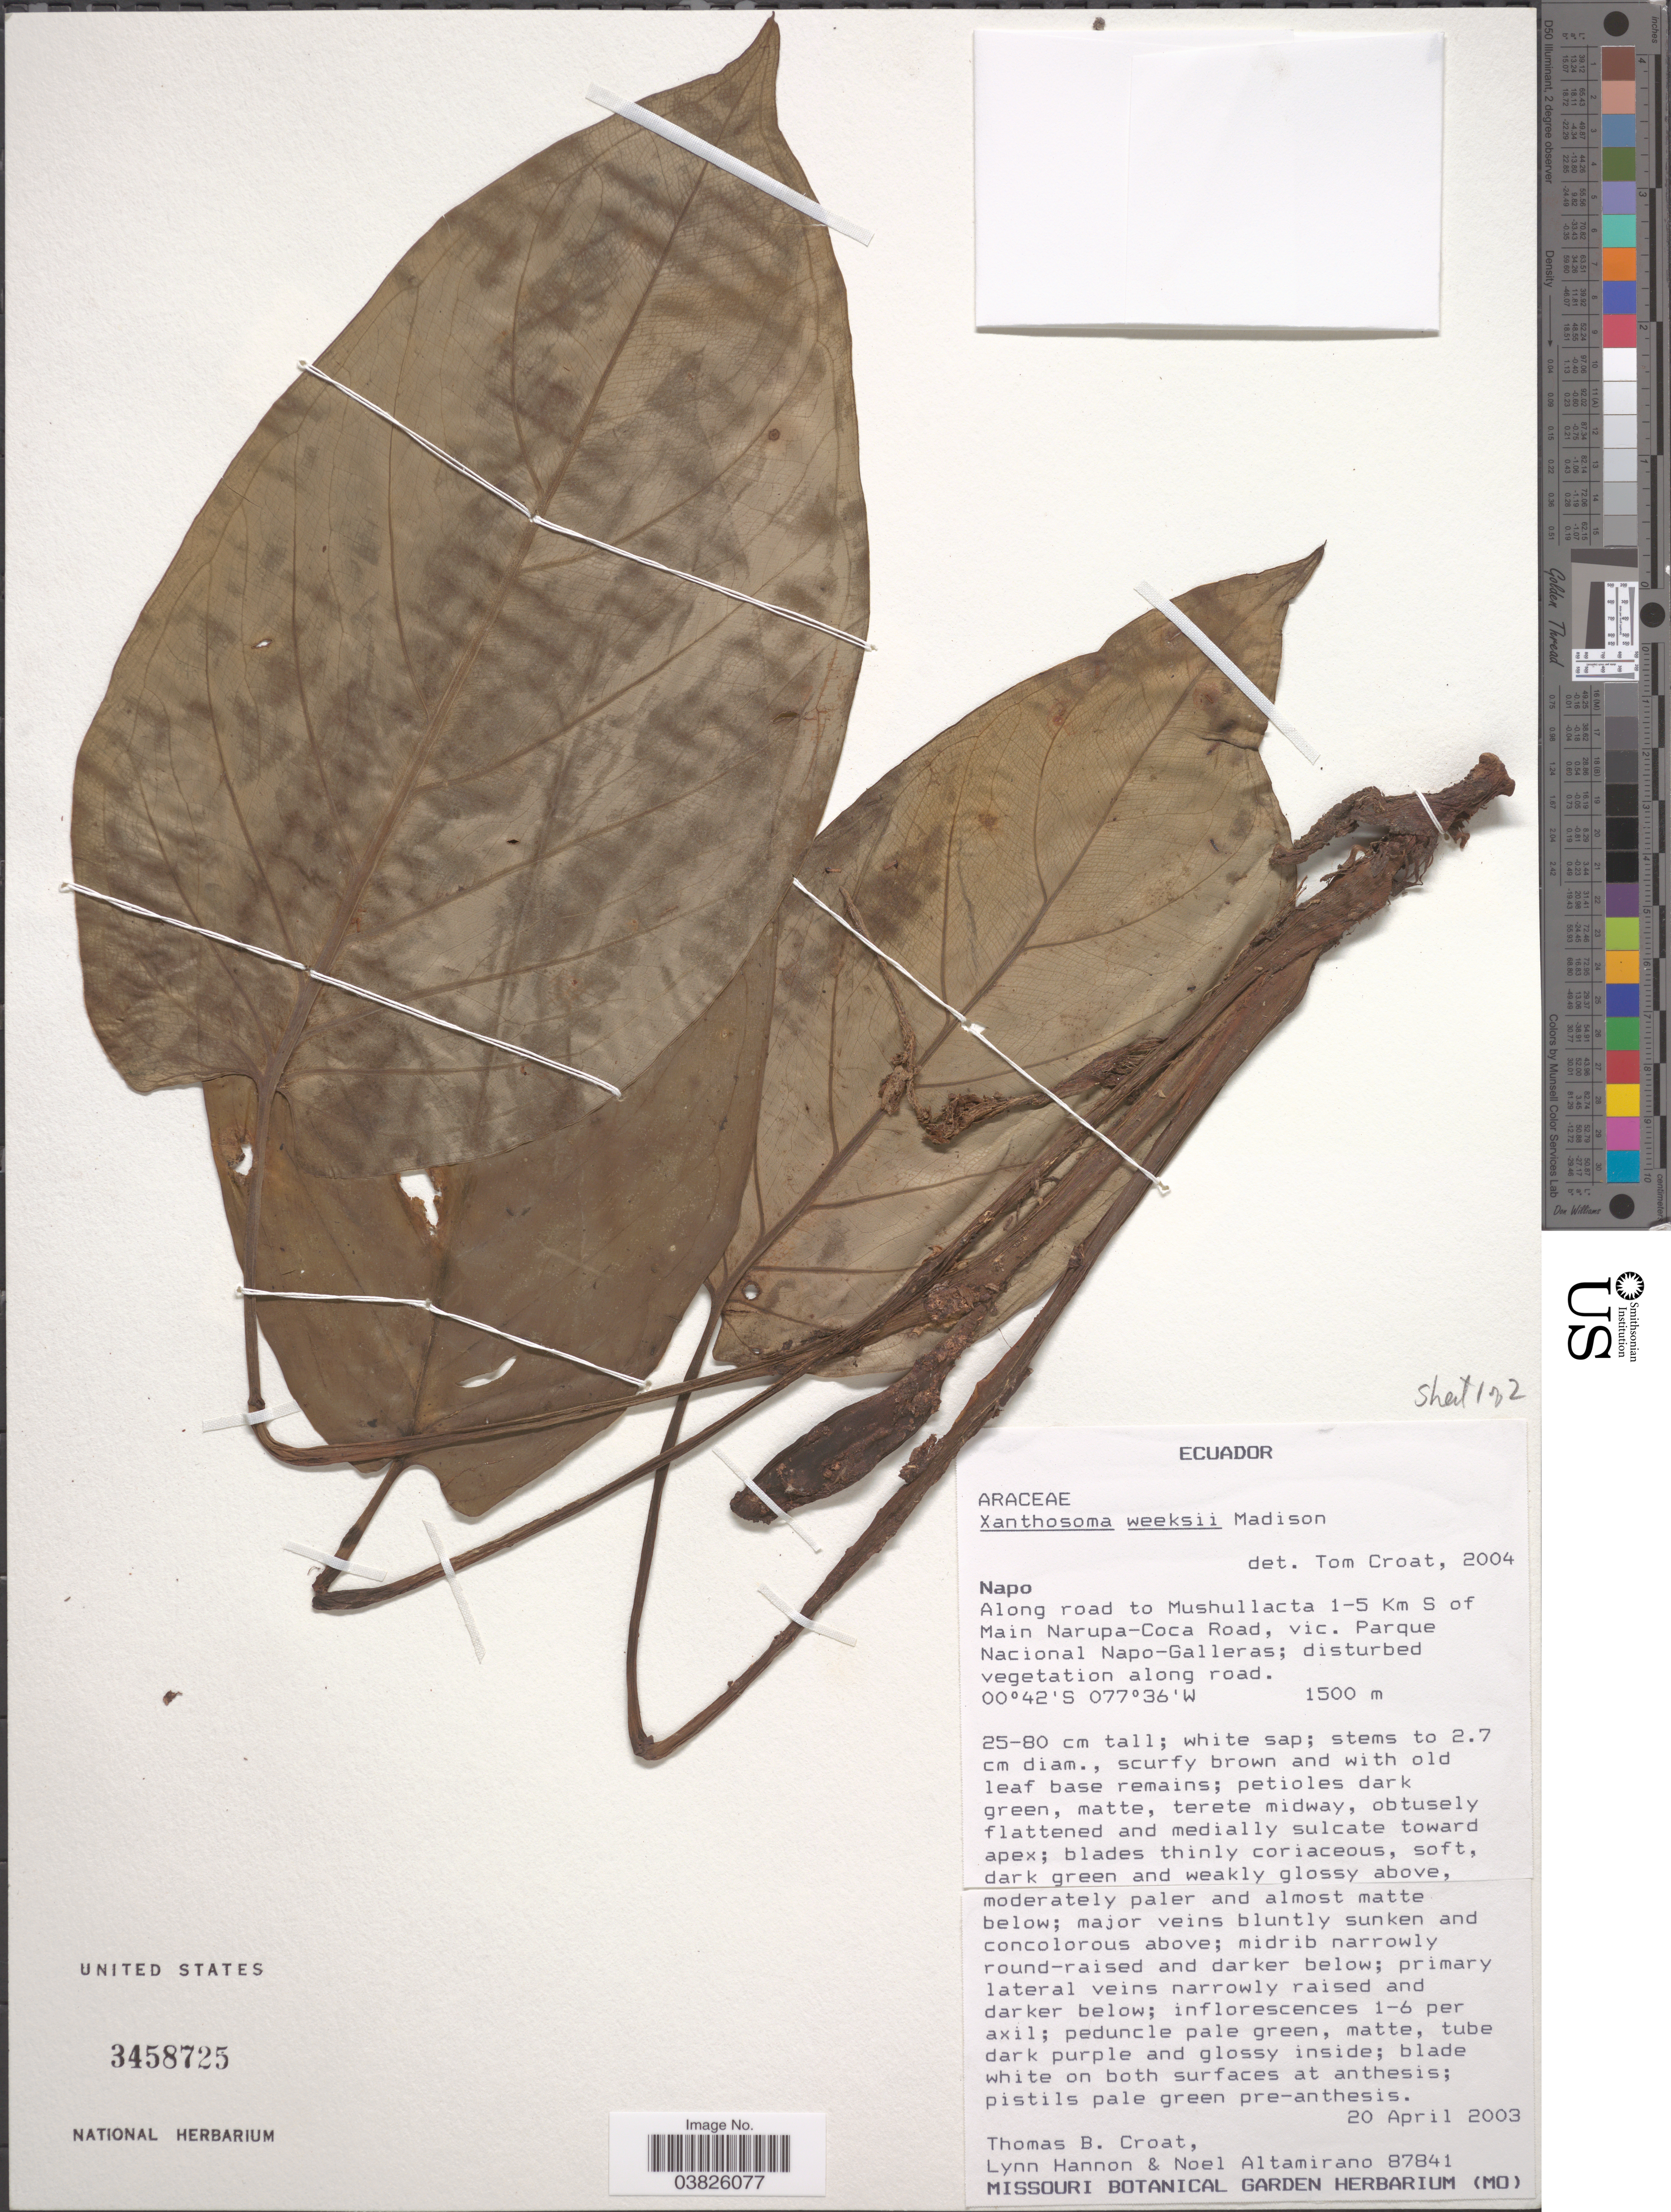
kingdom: Plantae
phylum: Tracheophyta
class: Liliopsida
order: Alismatales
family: Araceae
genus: Xanthosoma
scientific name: Xanthosoma weeksii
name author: Madison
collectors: T. B. Croat, L. Hannon & N. Altamirano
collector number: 87841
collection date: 2003-04-20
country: Ecuador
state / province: Napo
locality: Along road to Mushullacta 1-5 Km S of Main Narupa-Coca Road, vic. Parque Nacional Napo-Galleras.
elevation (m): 1500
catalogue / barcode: US 3458725